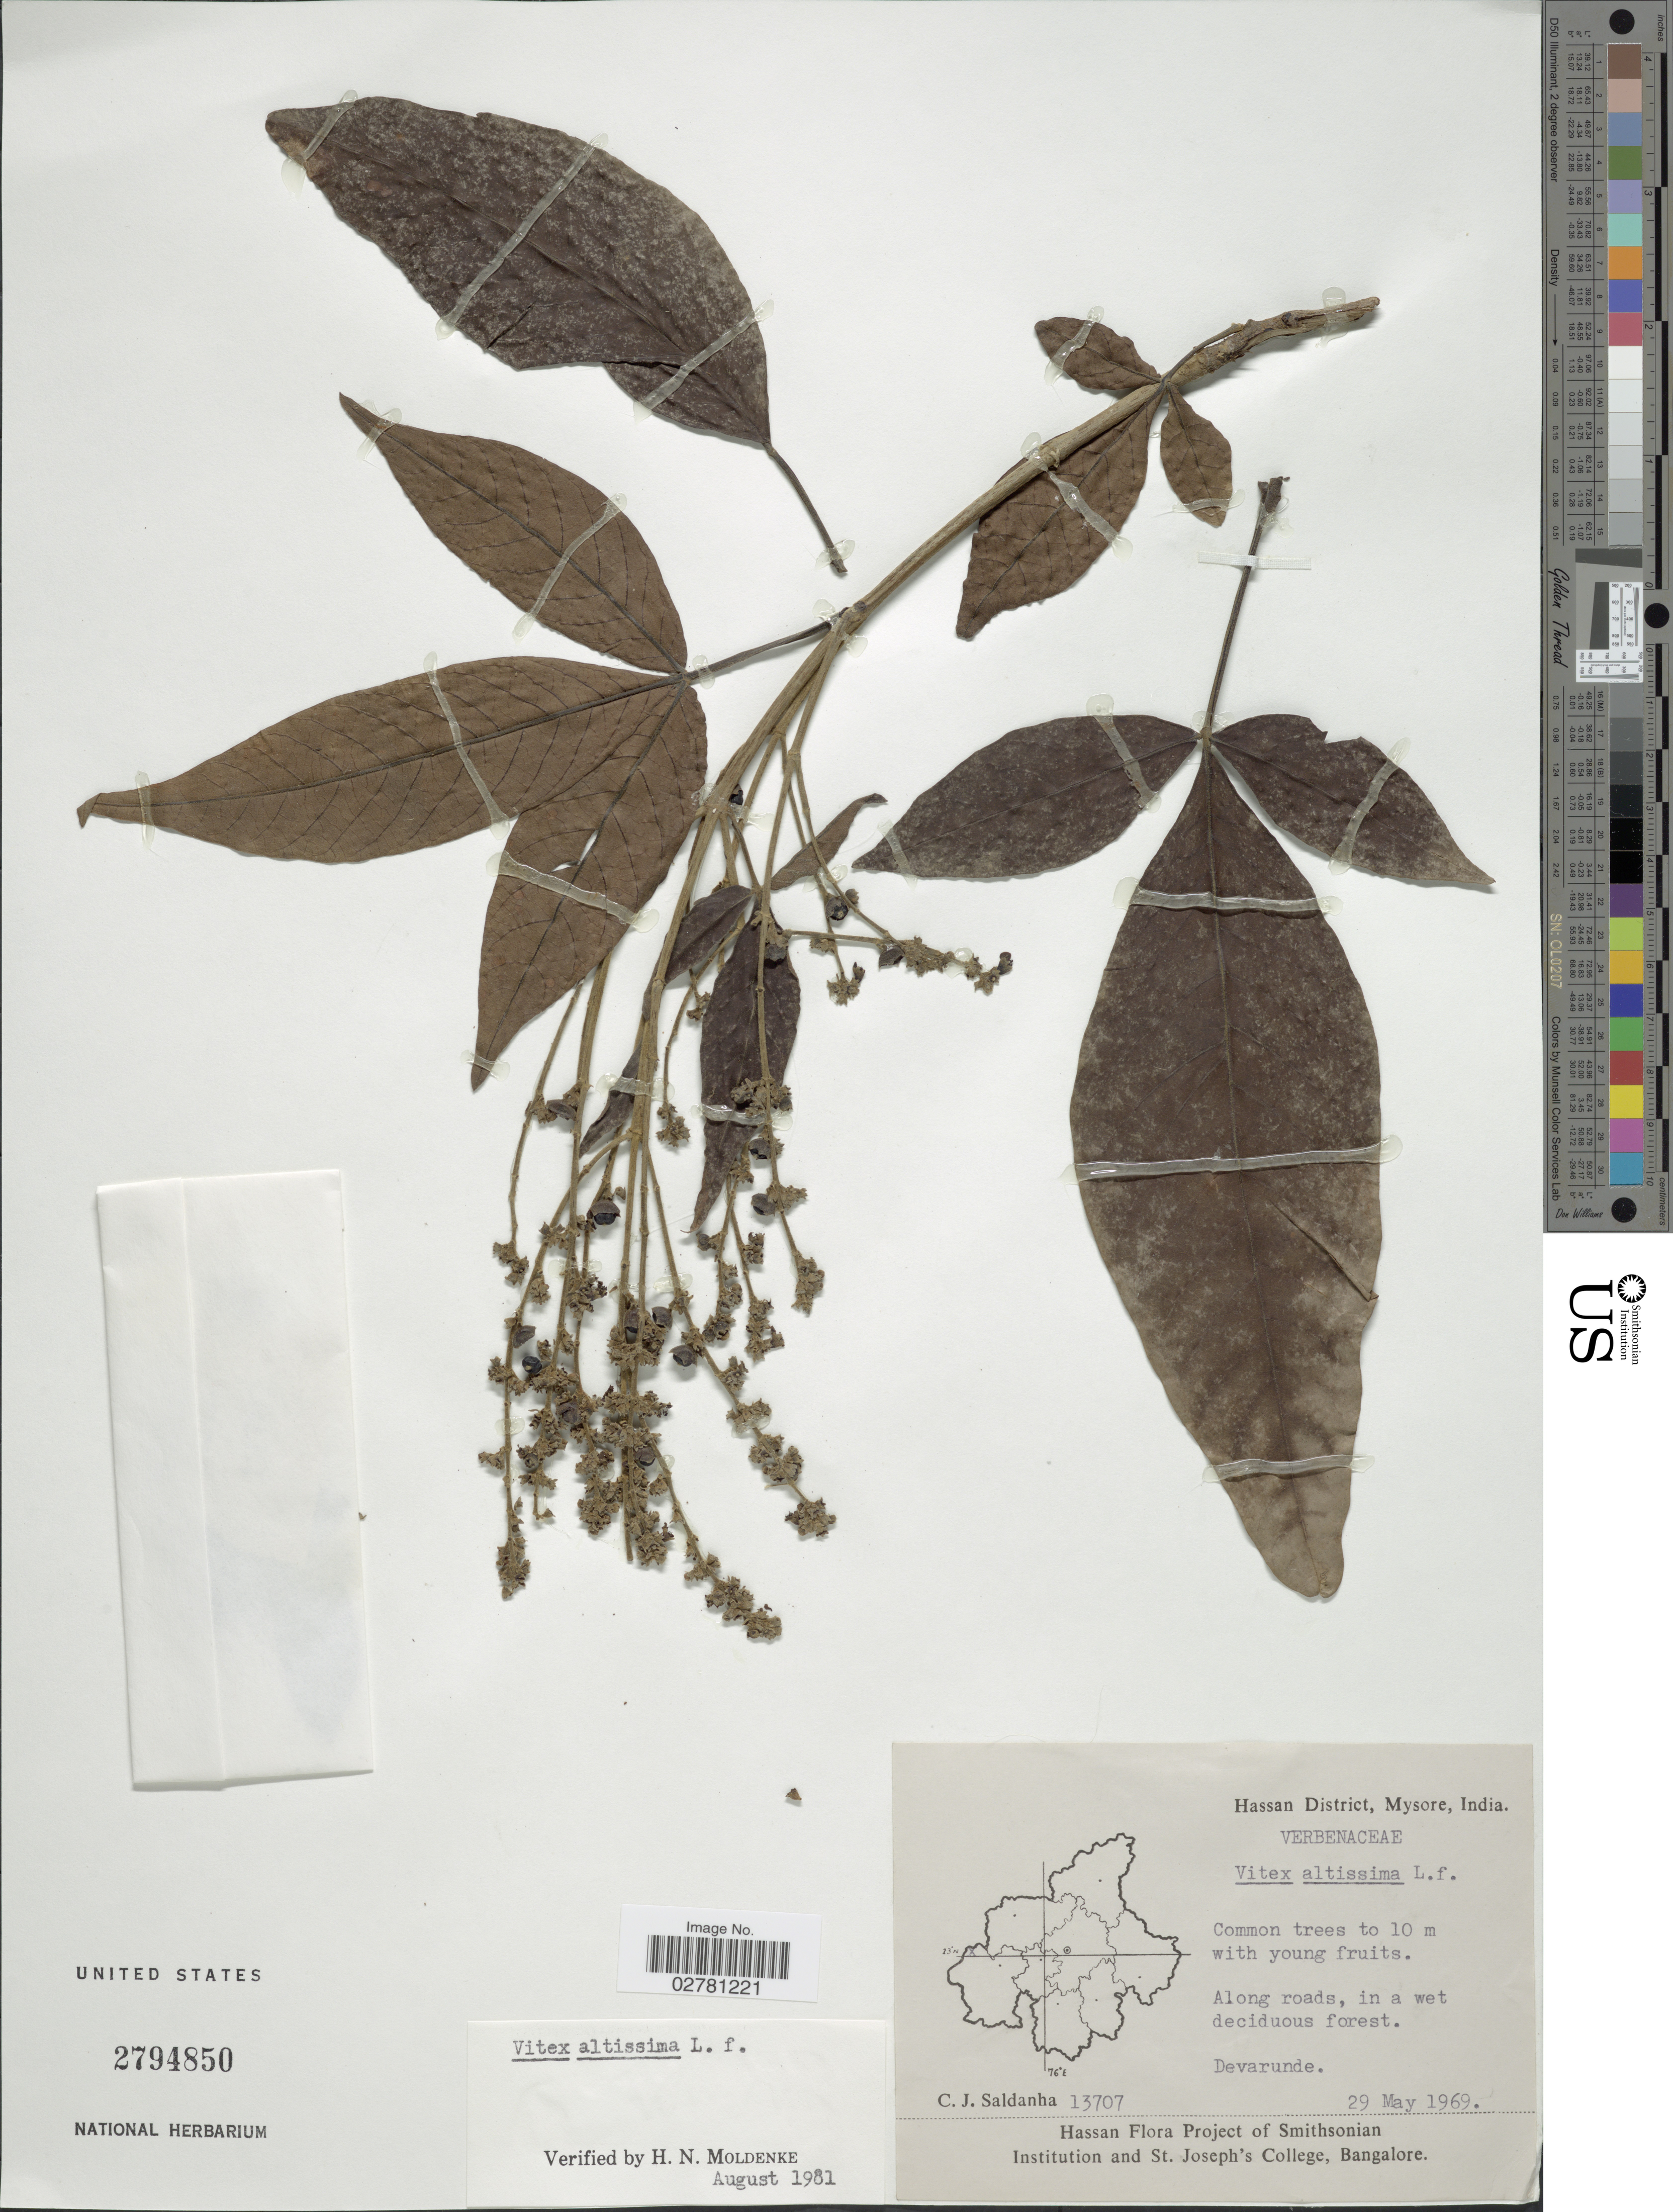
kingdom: Plantae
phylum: Tracheophyta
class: Magnoliopsida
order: Lamiales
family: Lamiaceae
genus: Vitex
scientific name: Vitex altissima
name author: L. f.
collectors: C. J. Saldanha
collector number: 13707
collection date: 1969-05-29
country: India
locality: Hassan District, Mysore. Devarunde.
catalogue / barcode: US 2794850